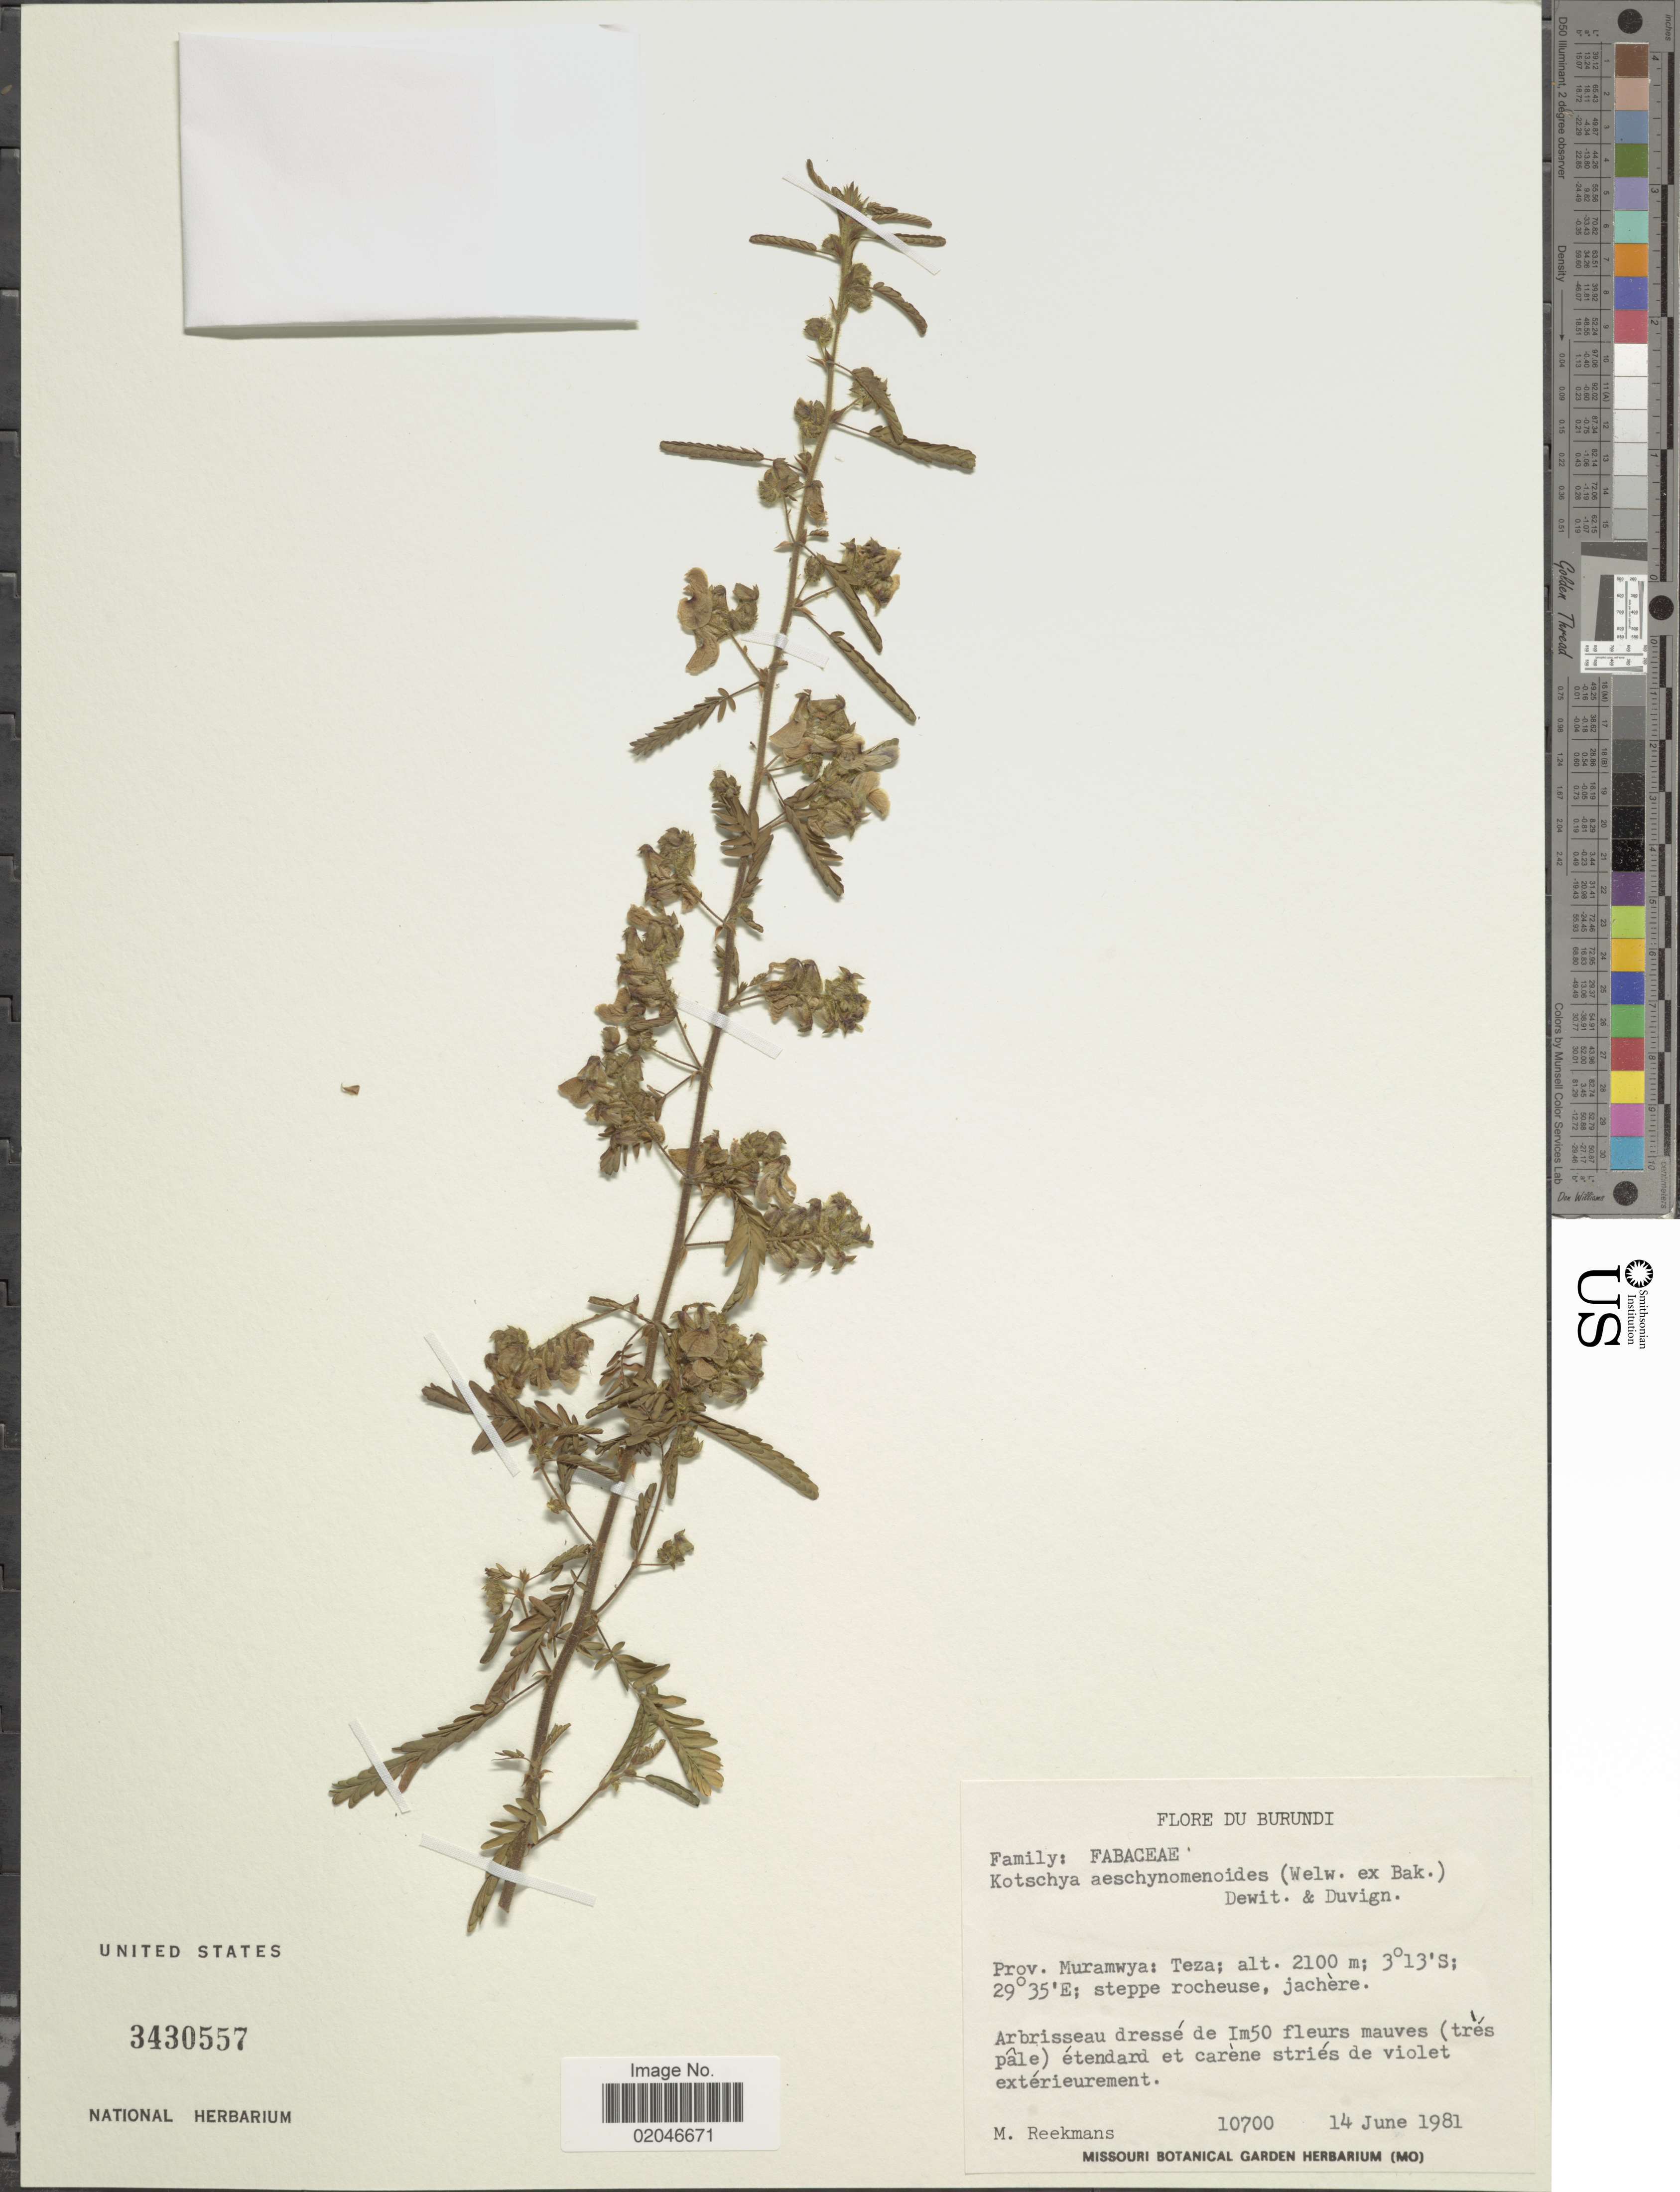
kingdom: Plantae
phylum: Tracheophyta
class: Magnoliopsida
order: Fabales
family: Fabaceae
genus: Kotschya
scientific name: Kotschya aeschnomenoides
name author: (Baker) Dewit & P.A. Duvign.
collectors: M. Reekmans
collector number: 10700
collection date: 1981-06-14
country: Burundi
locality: Prov. Muramwya:Teza; steppe rochuese, jachère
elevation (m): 2100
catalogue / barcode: US 3430557